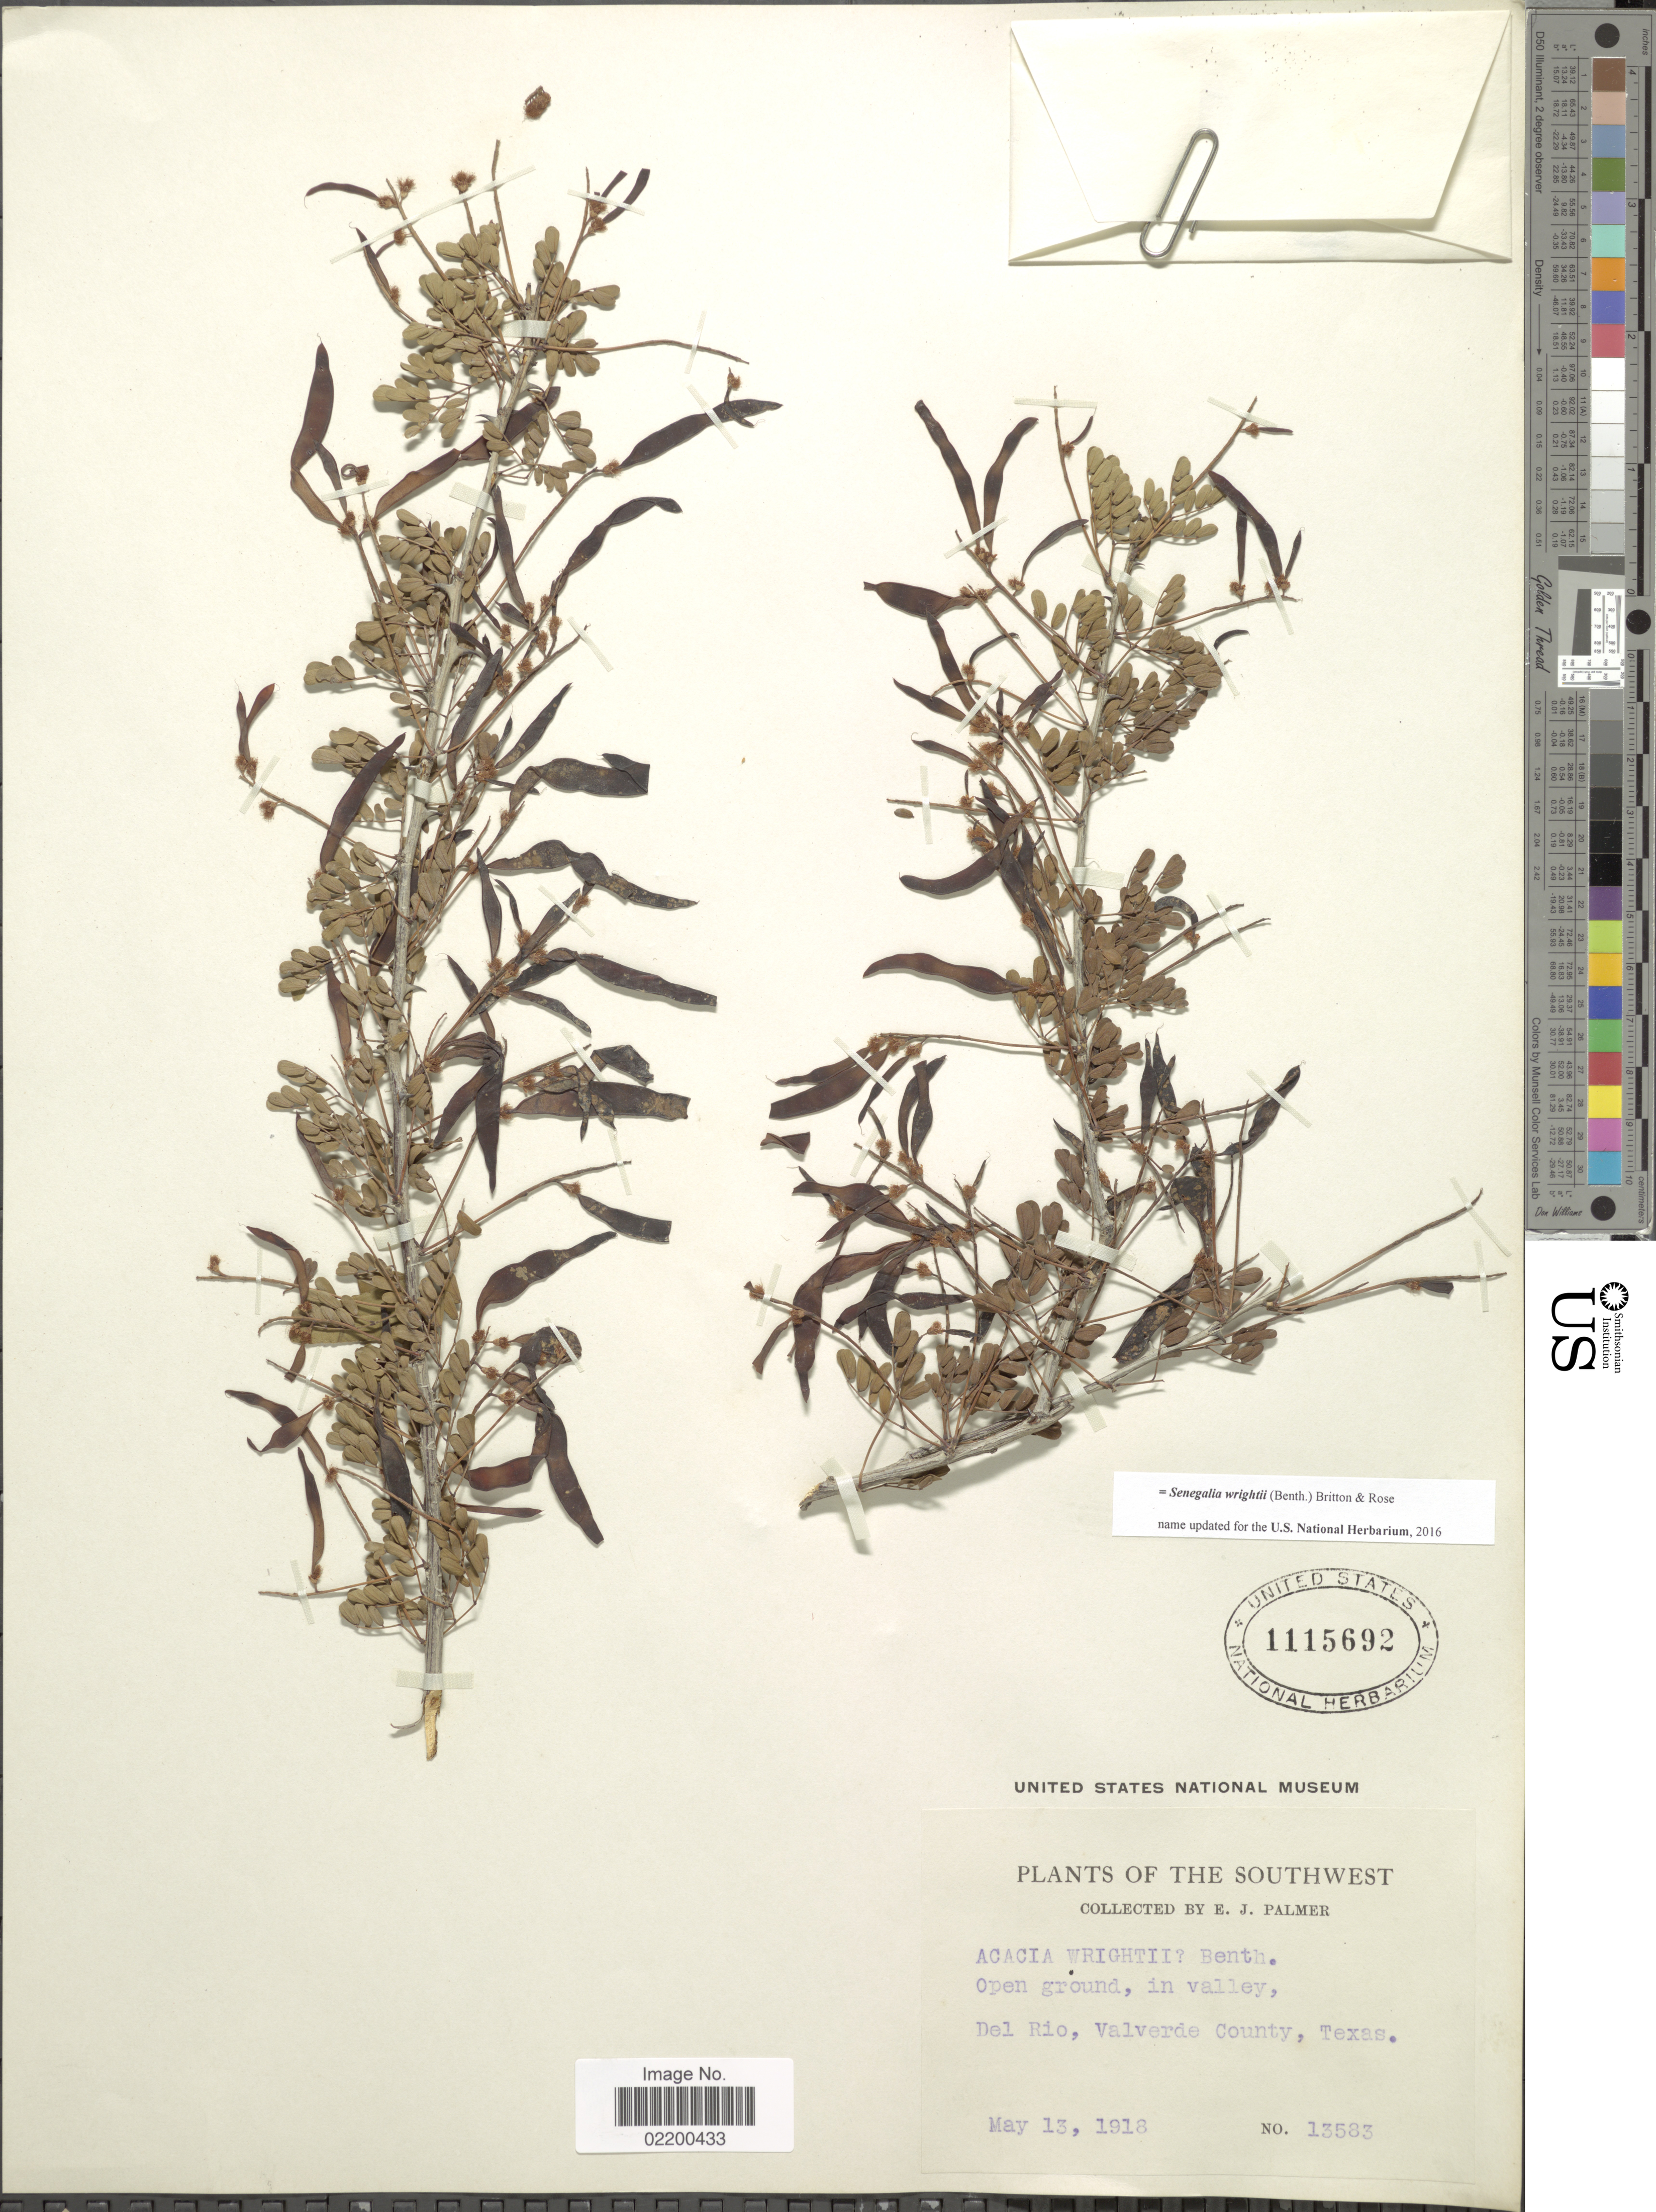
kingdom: Plantae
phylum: Tracheophyta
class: Magnoliopsida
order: Fabales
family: Fabaceae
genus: Senegalia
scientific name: Senegalia wrightii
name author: (Benth.) Britton & Rose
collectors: E. J. Palmer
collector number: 13583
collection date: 1918-05-13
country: United States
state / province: Texas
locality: Del Rio, Valverde County, Texas, The Southwest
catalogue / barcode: US 1115692